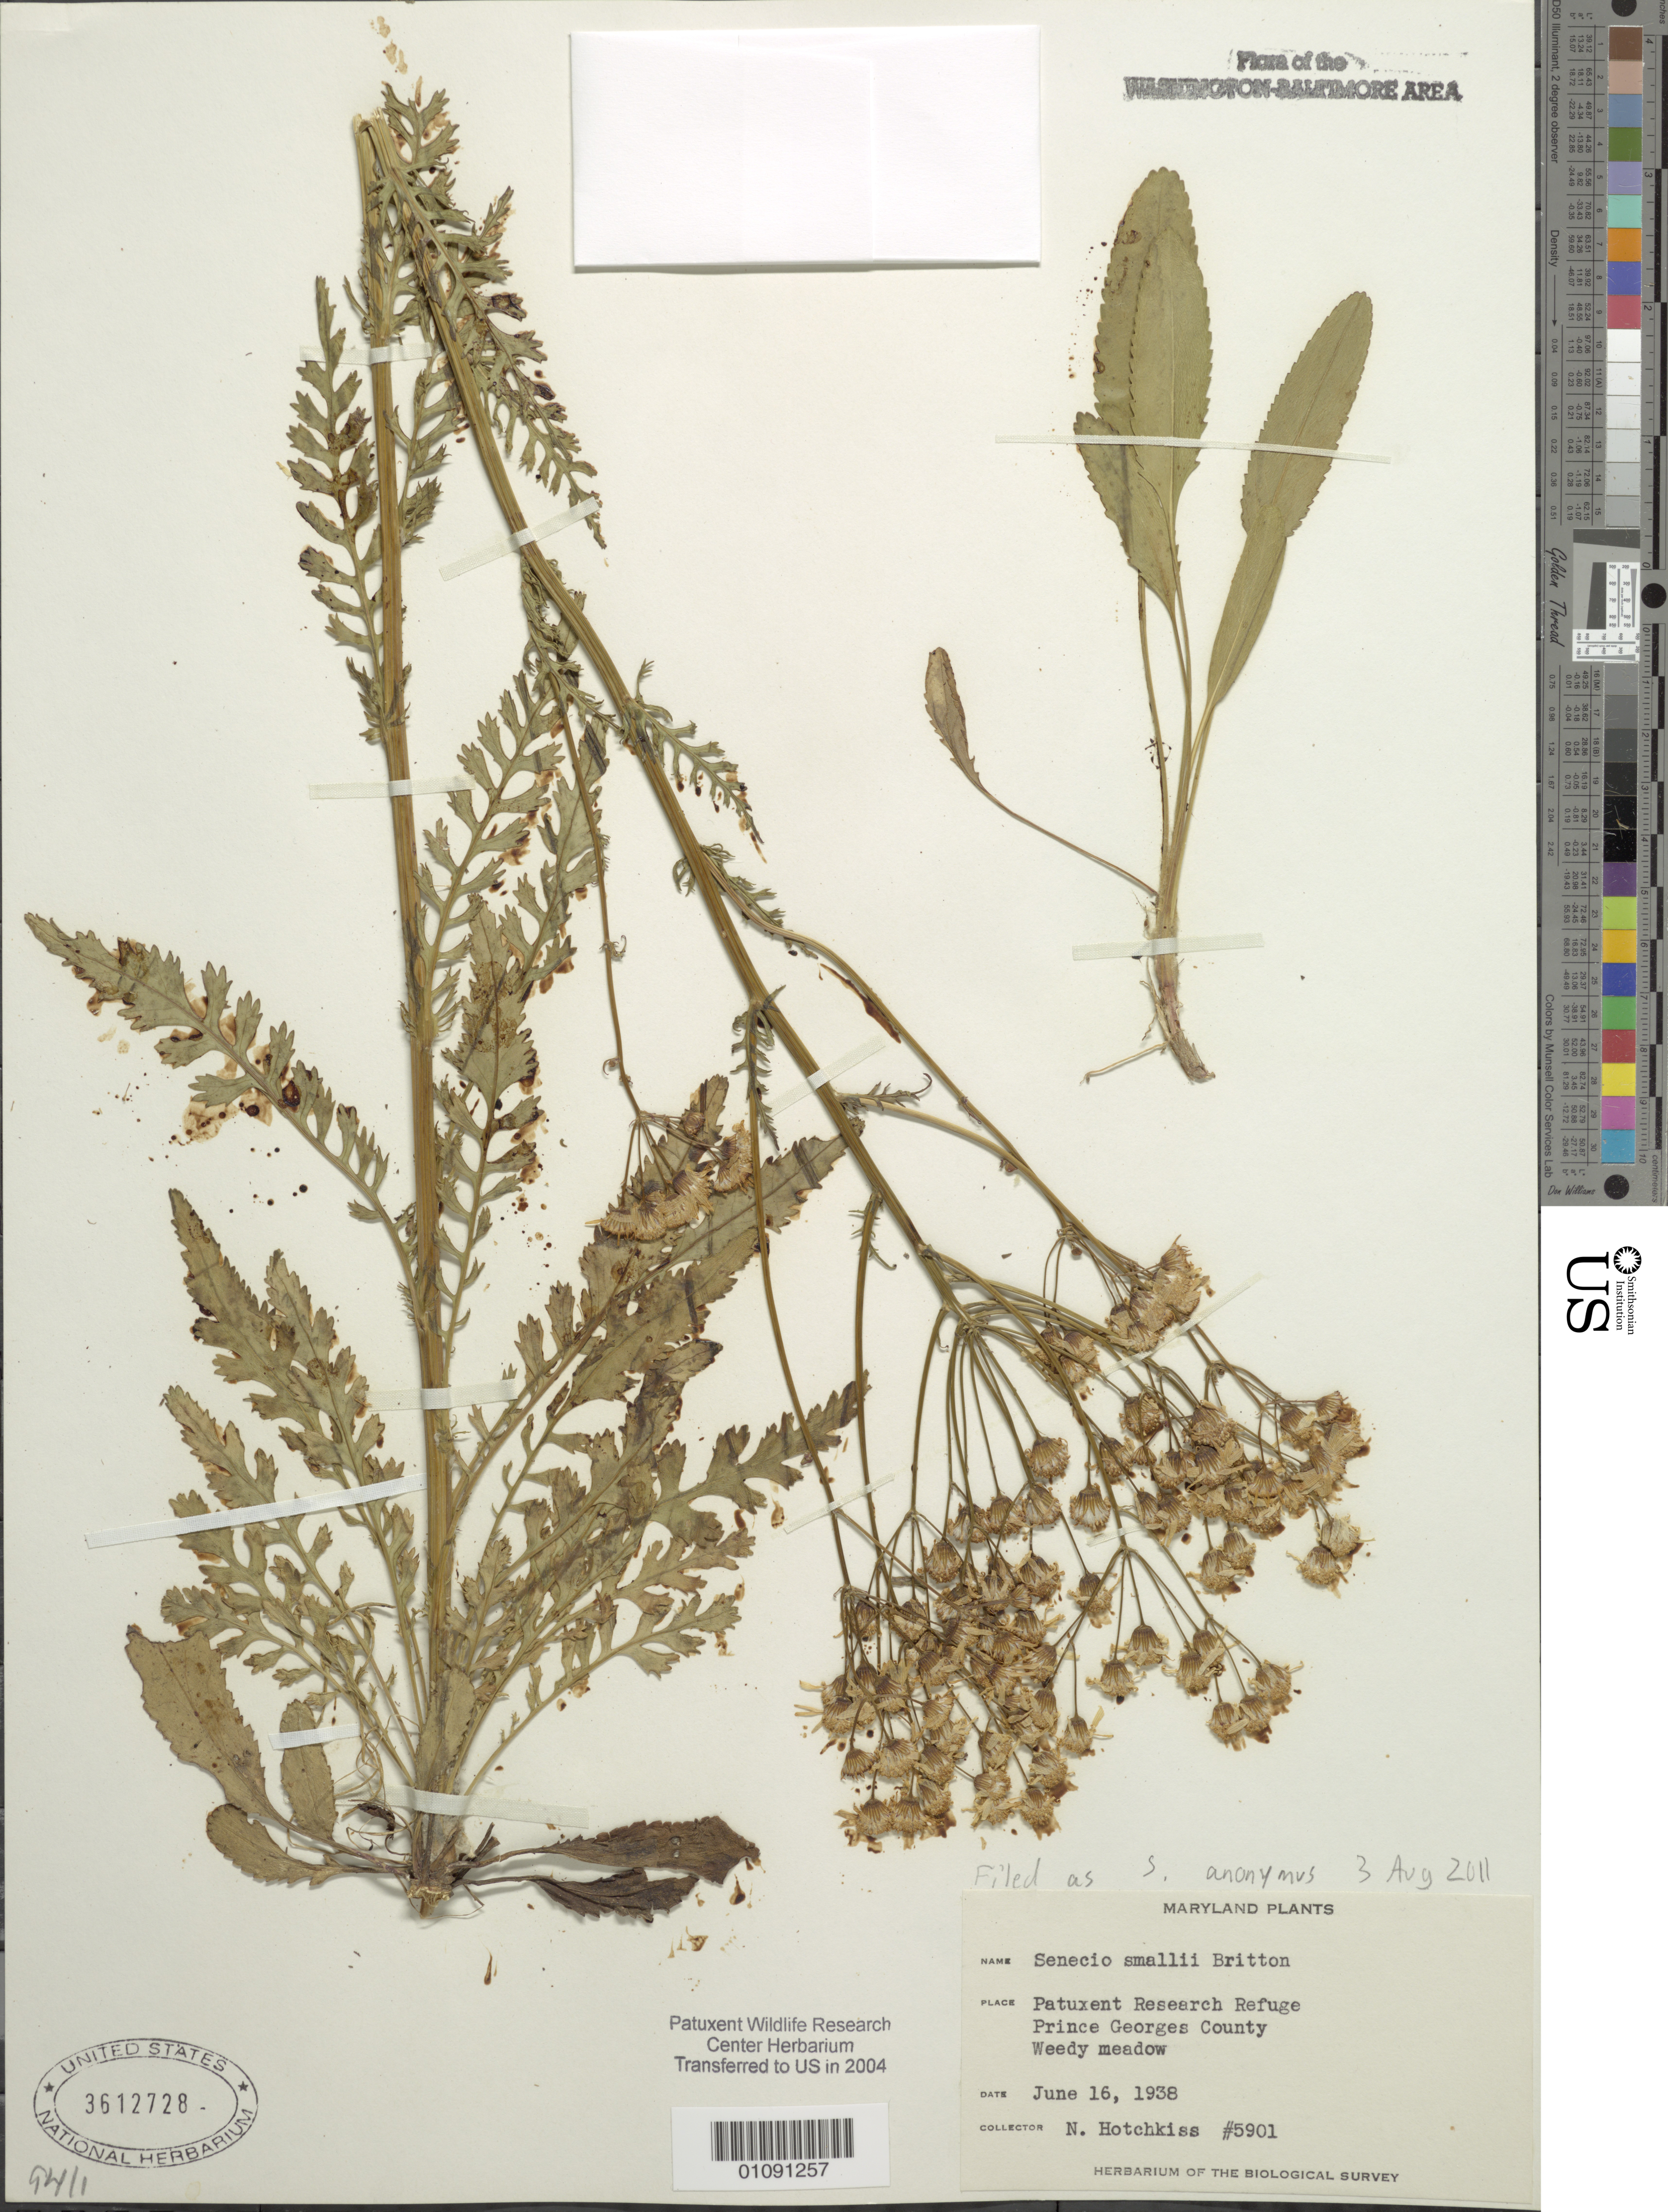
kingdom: Plantae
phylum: Tracheophyta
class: Magnoliopsida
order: Asterales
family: Asteraceae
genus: Packera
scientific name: Packera anonyma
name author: (Alph. Wood) W.A. Weber & Á. Löve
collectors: N. Hotchkiss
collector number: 5901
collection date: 1938-06-16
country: United States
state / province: Maryland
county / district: Prince George's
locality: Patuxent Wildlife Refuge.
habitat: Weedy meadow.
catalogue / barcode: US 3612728